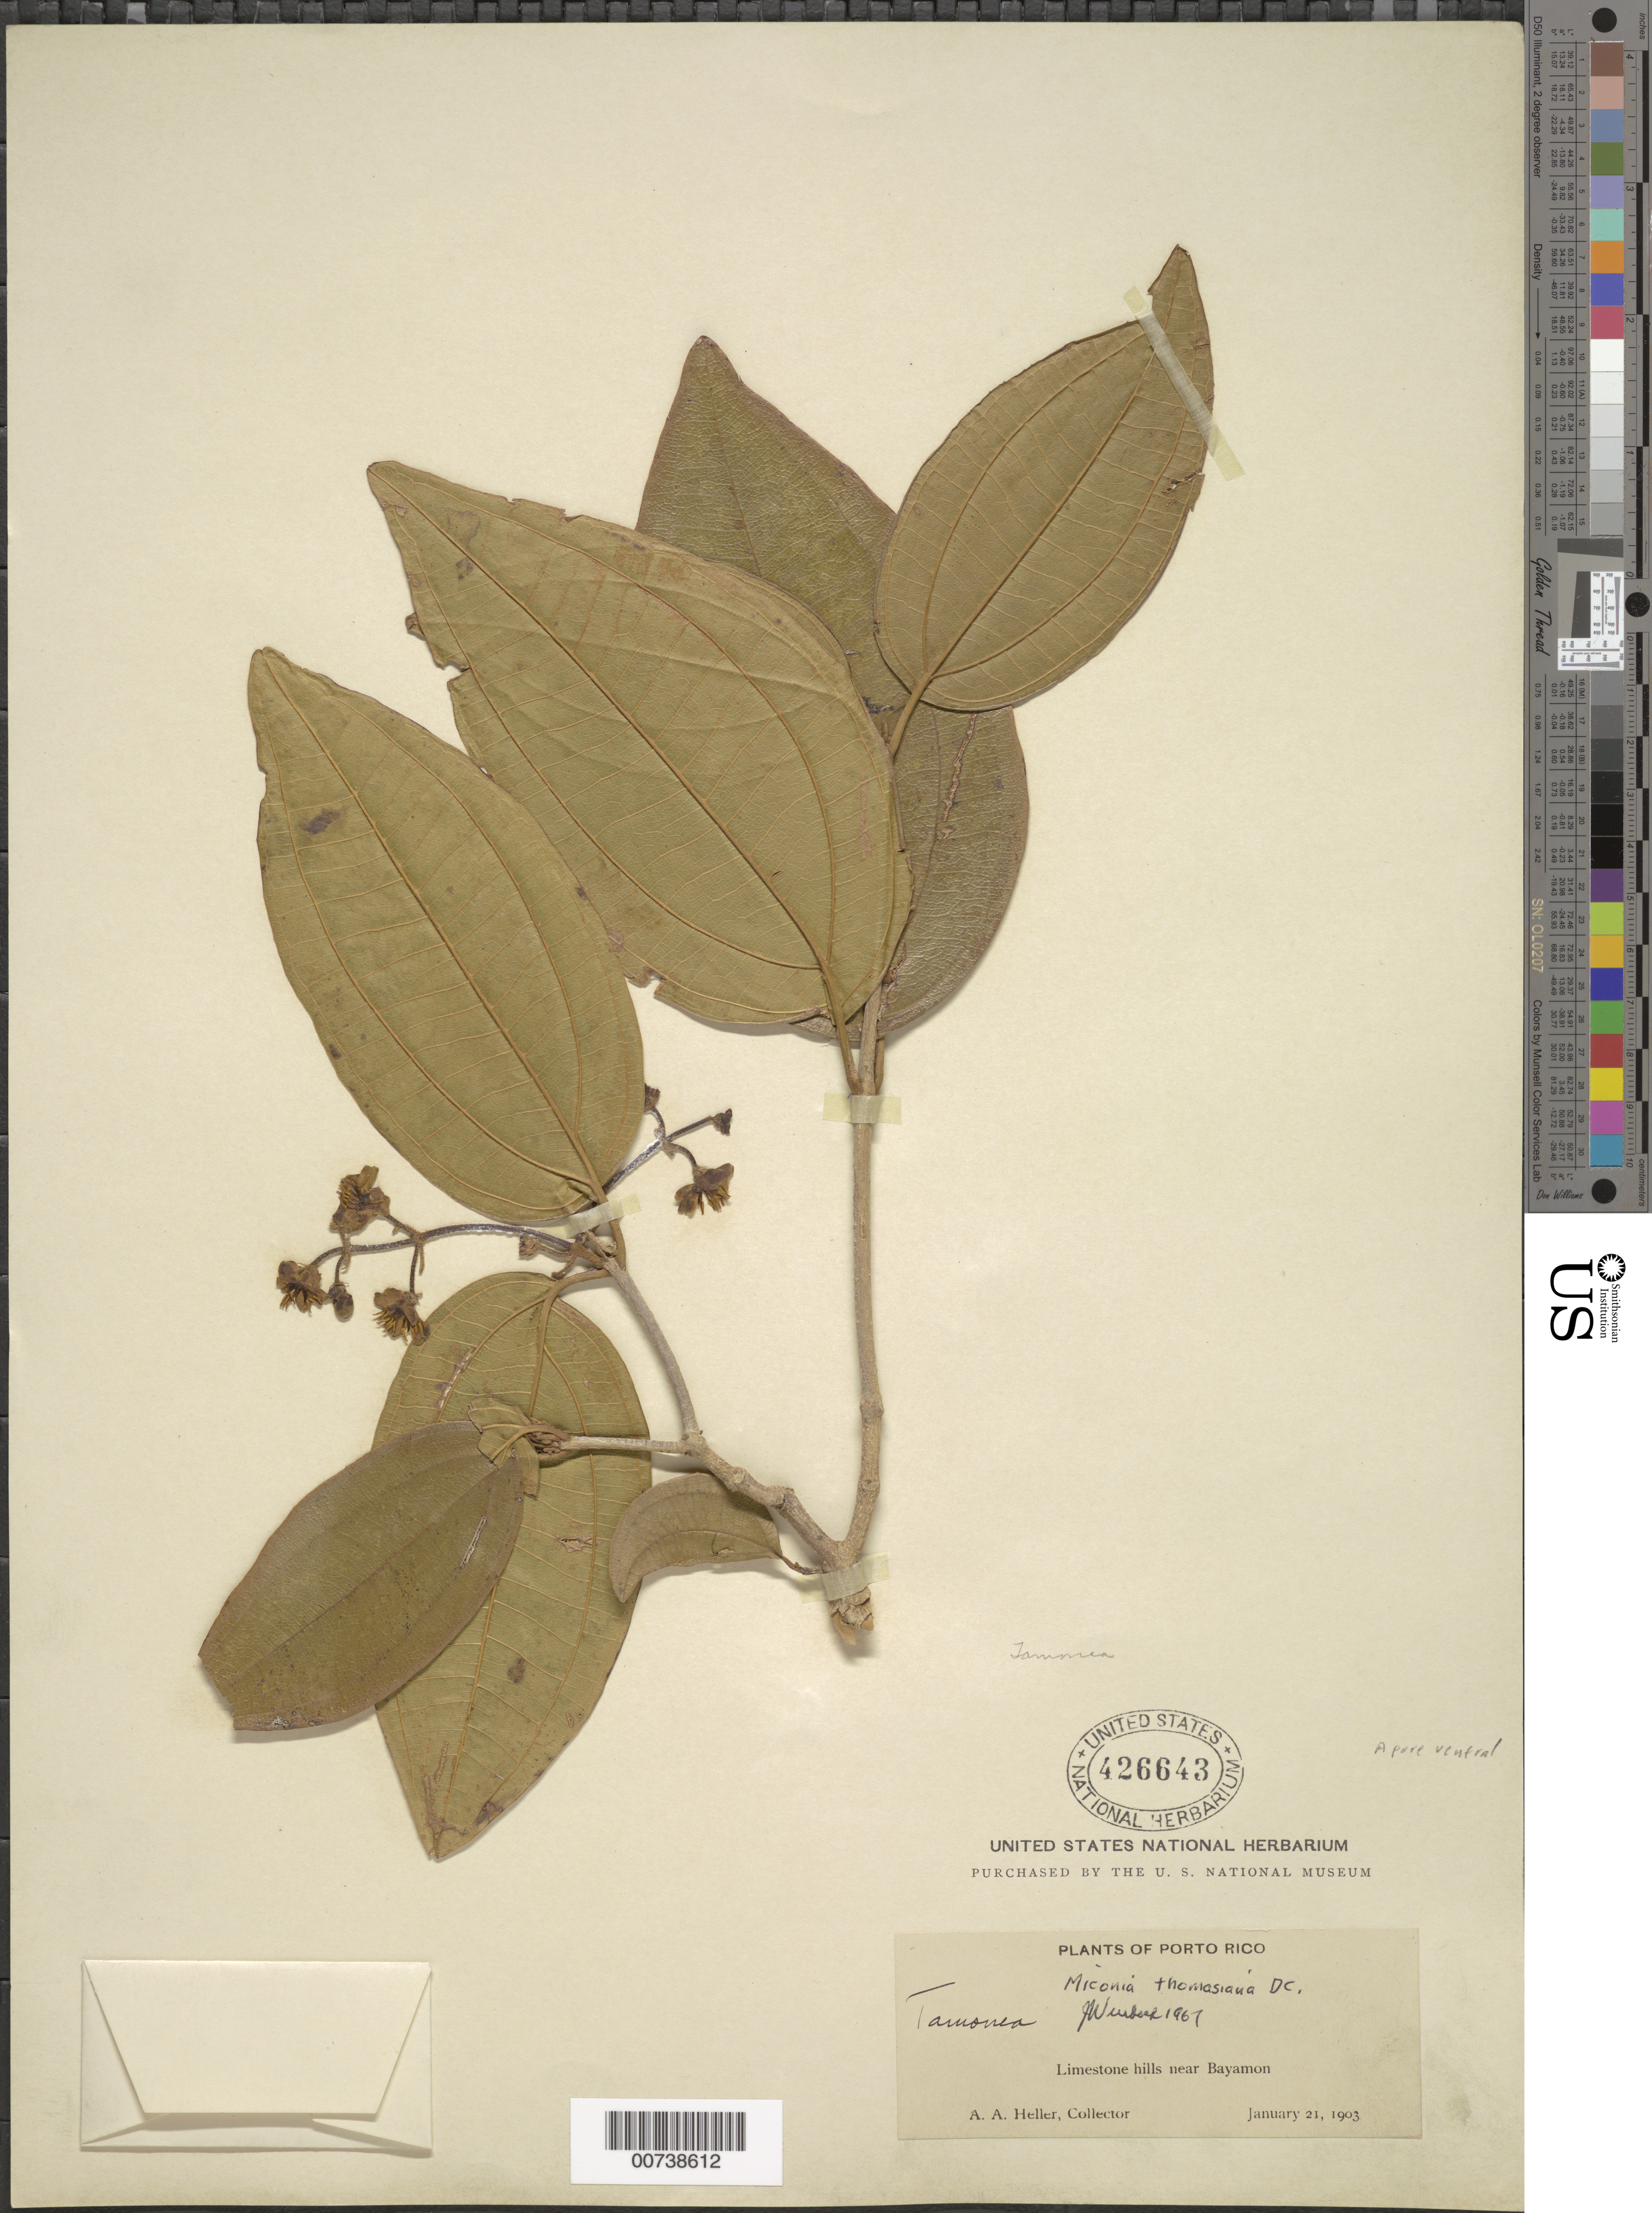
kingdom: Plantae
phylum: Tracheophyta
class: Magnoliopsida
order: Myrtales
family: Melastomataceae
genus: Miconia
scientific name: Miconia thomasiana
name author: DC.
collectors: A. A. Heller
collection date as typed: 21 Jan 1903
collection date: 1903-01-21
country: Puerto Rico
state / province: Bayamón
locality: Near Bayamón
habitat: Limestone hills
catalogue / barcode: US 426643